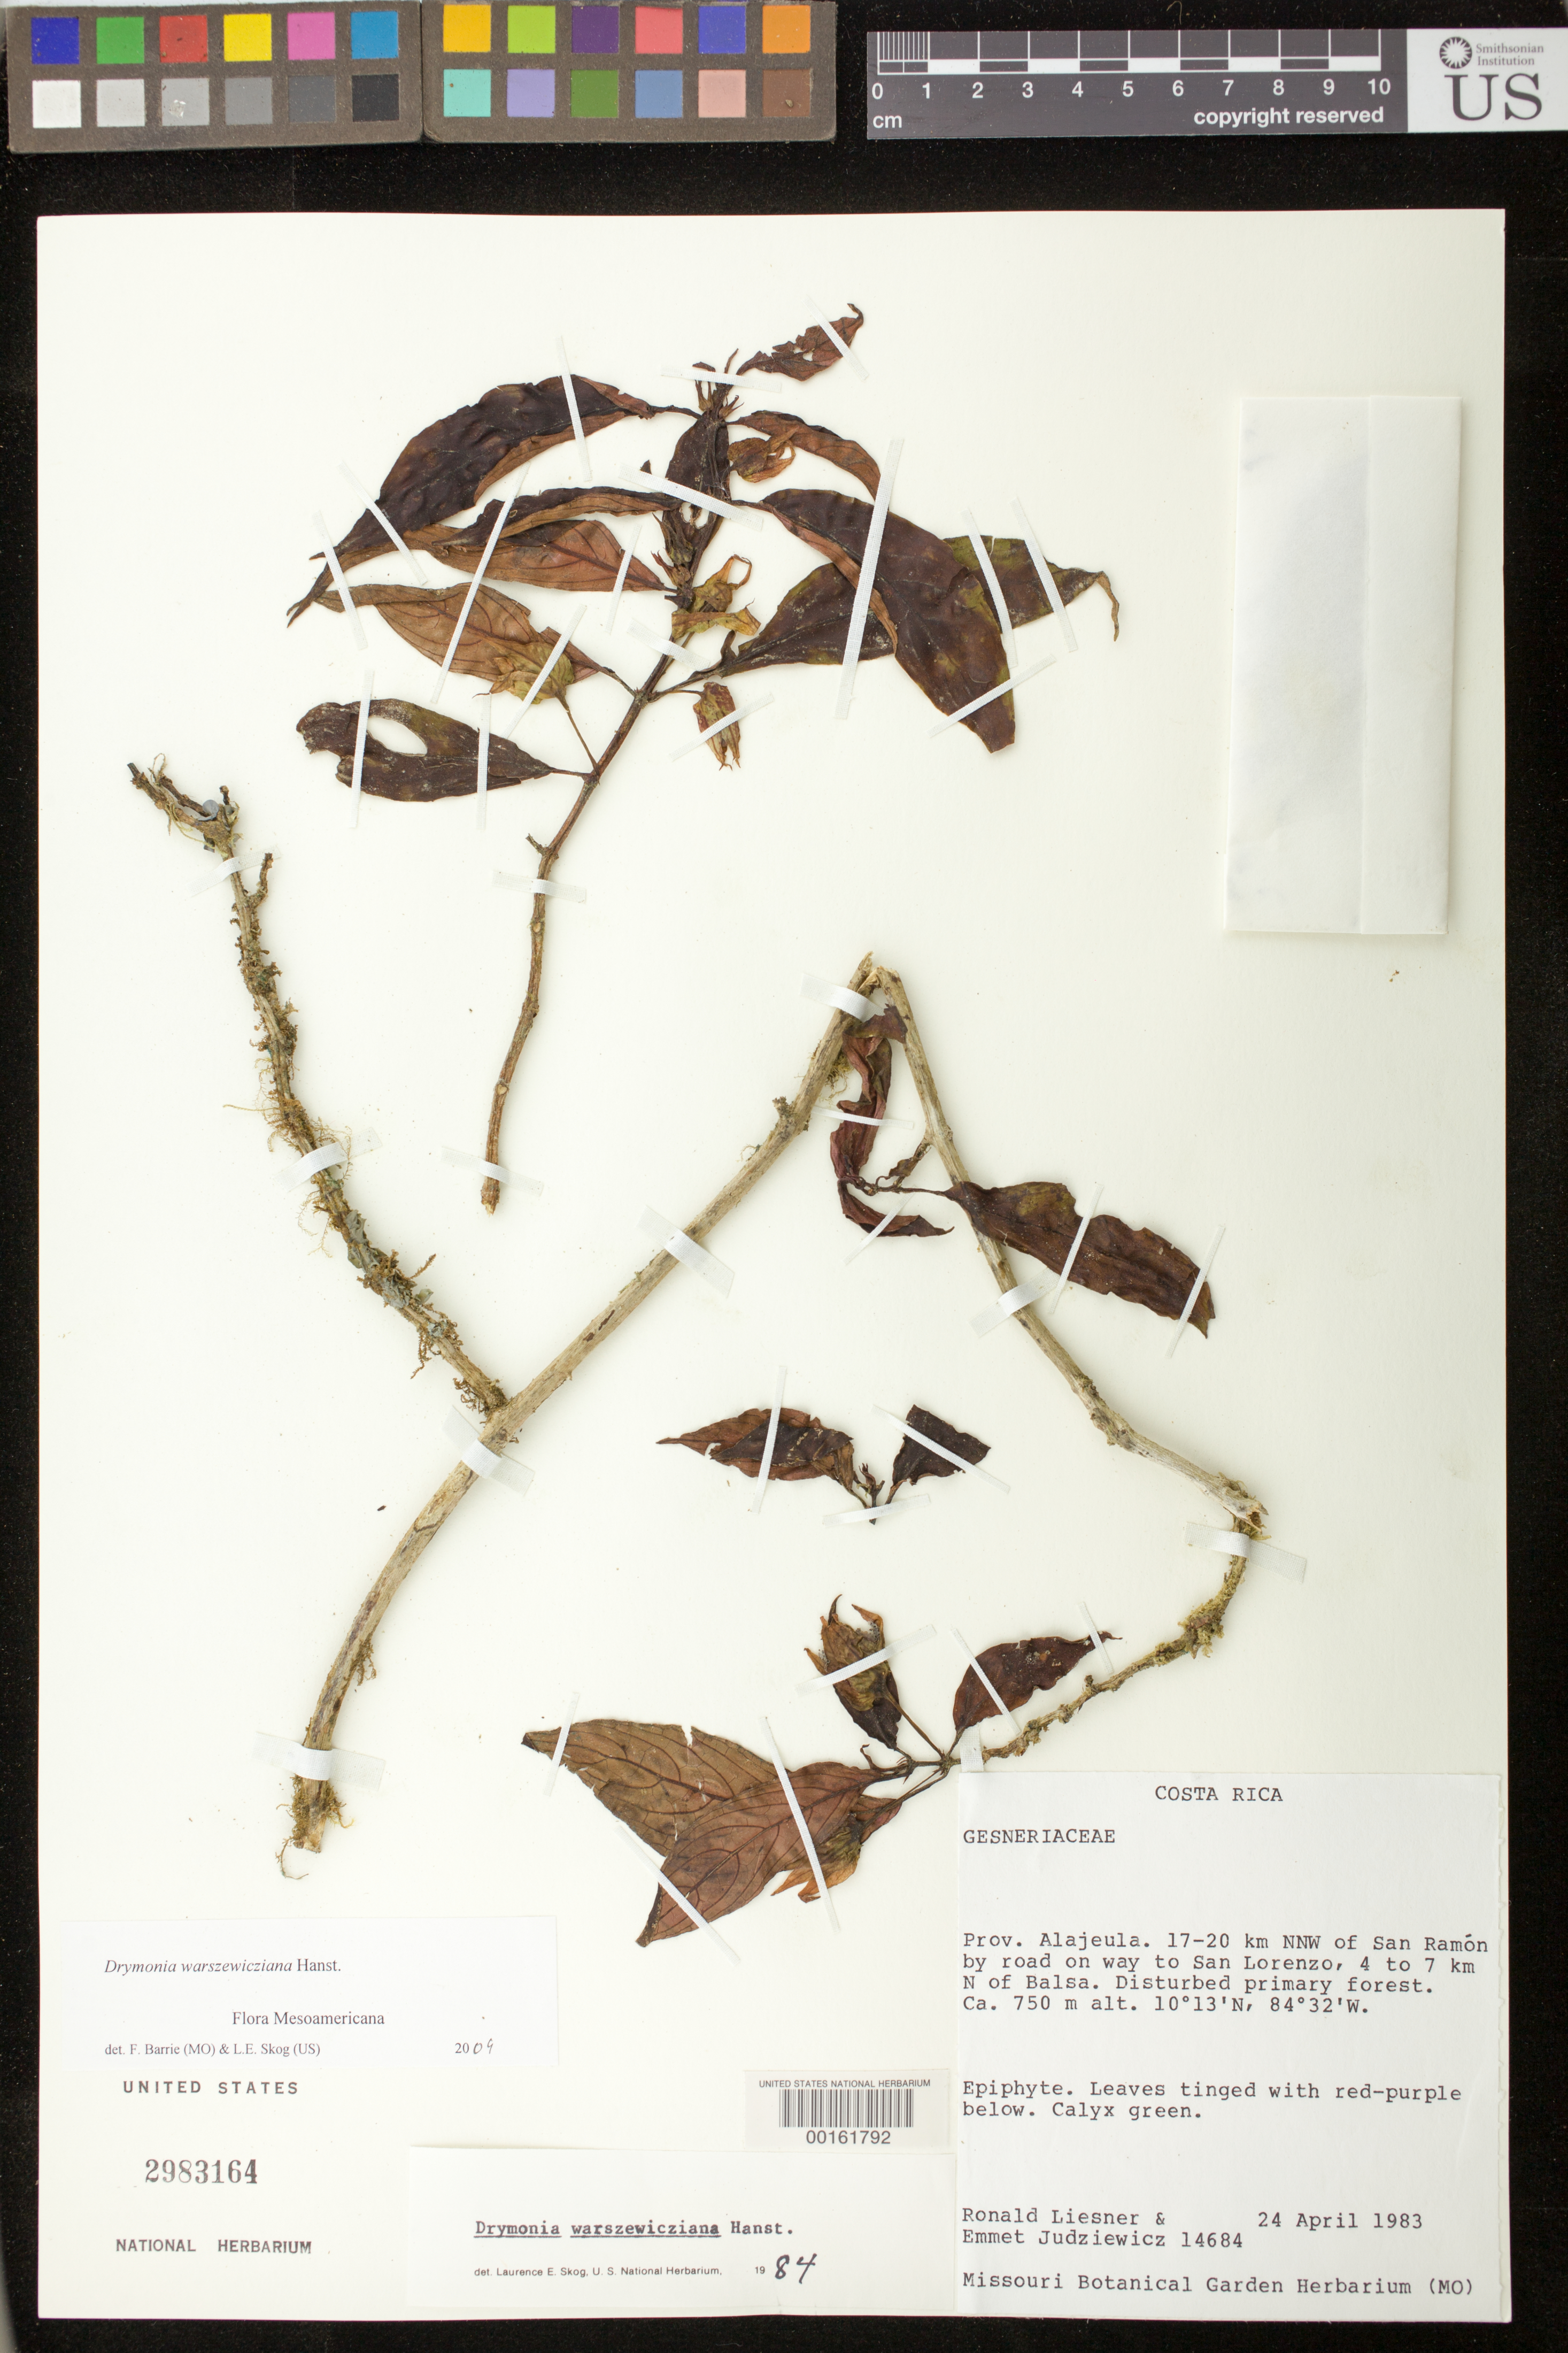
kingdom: Plantae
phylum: Tracheophyta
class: Magnoliopsida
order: Lamiales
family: Gesneriaceae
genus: Drymonia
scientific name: Drymonia warszewicziana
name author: Hanst.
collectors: R. L. Liesner & E. J. Judziewicz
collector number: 14684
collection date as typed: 24 Apr 1983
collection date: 1983-04-24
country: Costa Rica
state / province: Alajuela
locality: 17-20 km NNW of San Ramon by road on way to San Lorenzo, 4-7 km N of Balsa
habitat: Disturbed primary forest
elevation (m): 750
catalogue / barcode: US 2983164